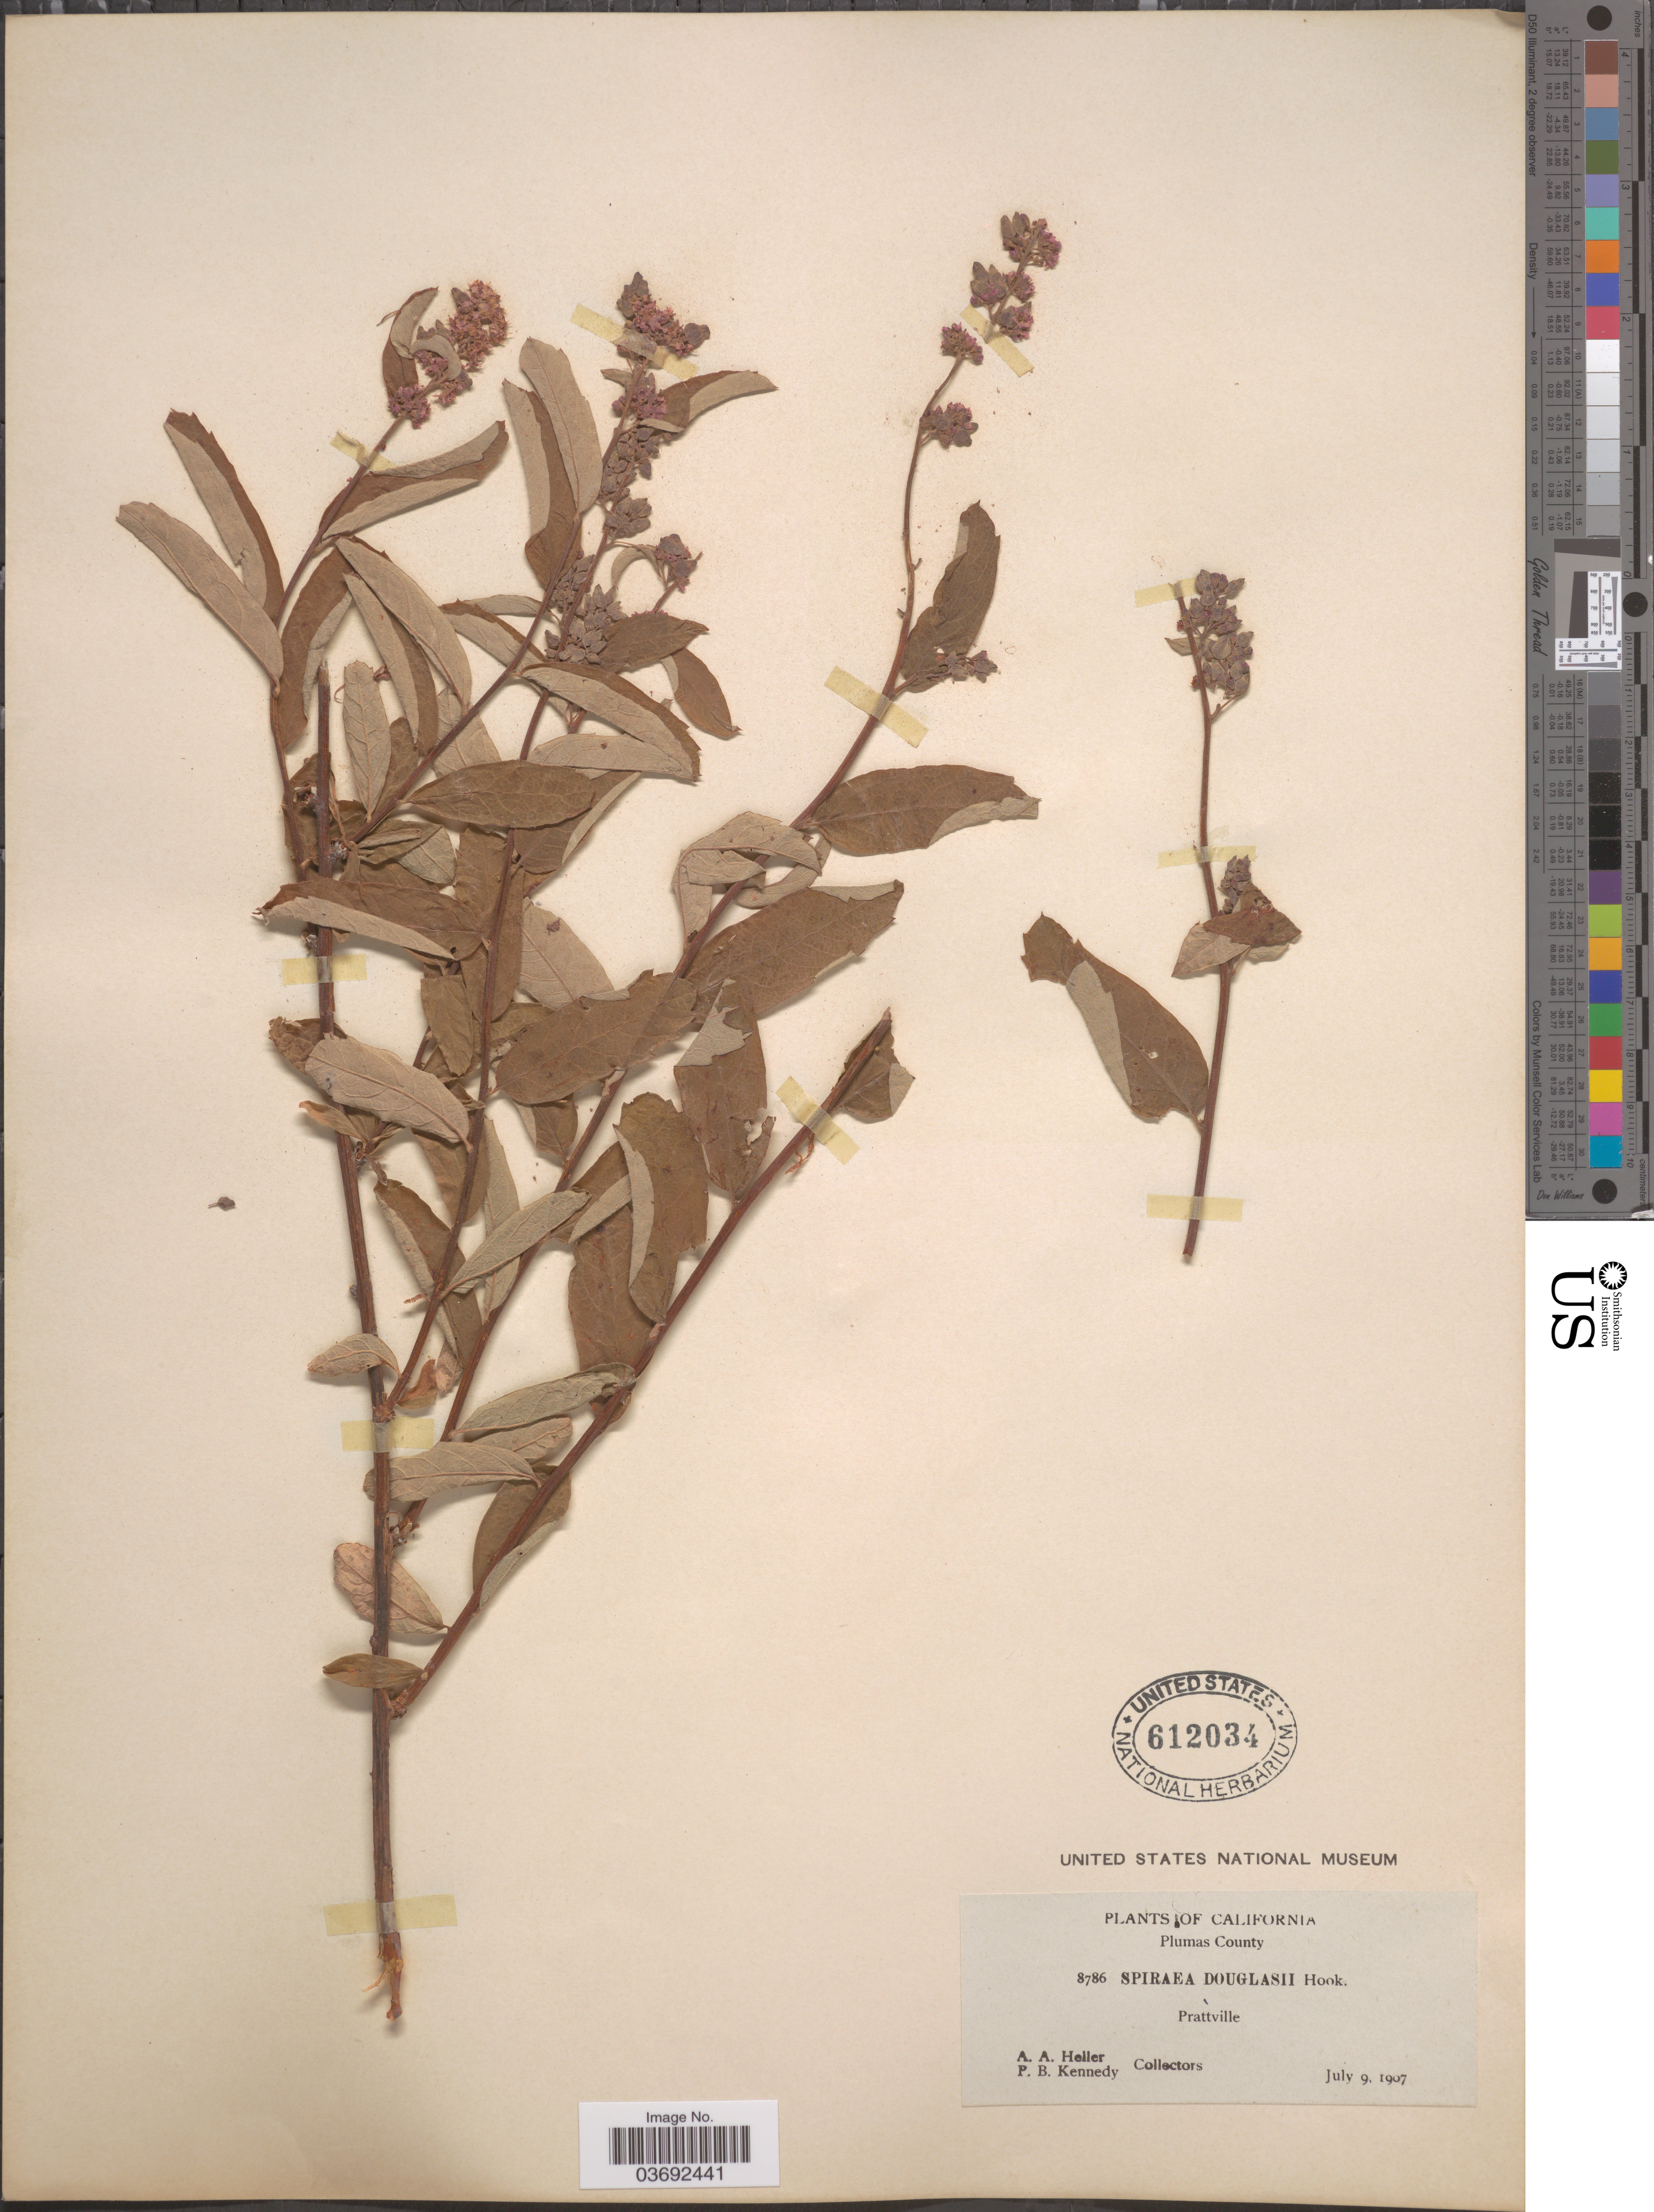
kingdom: Plantae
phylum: Tracheophyta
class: Magnoliopsida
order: Rosales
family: Rosaceae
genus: Spiraea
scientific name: Spiraea douglasii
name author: Hook.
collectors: A. A. Heller & P. B. Kennedy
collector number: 8786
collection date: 1907-07-09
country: United States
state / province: California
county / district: Plumas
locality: Plumas County. Prattville.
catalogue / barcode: US 612034